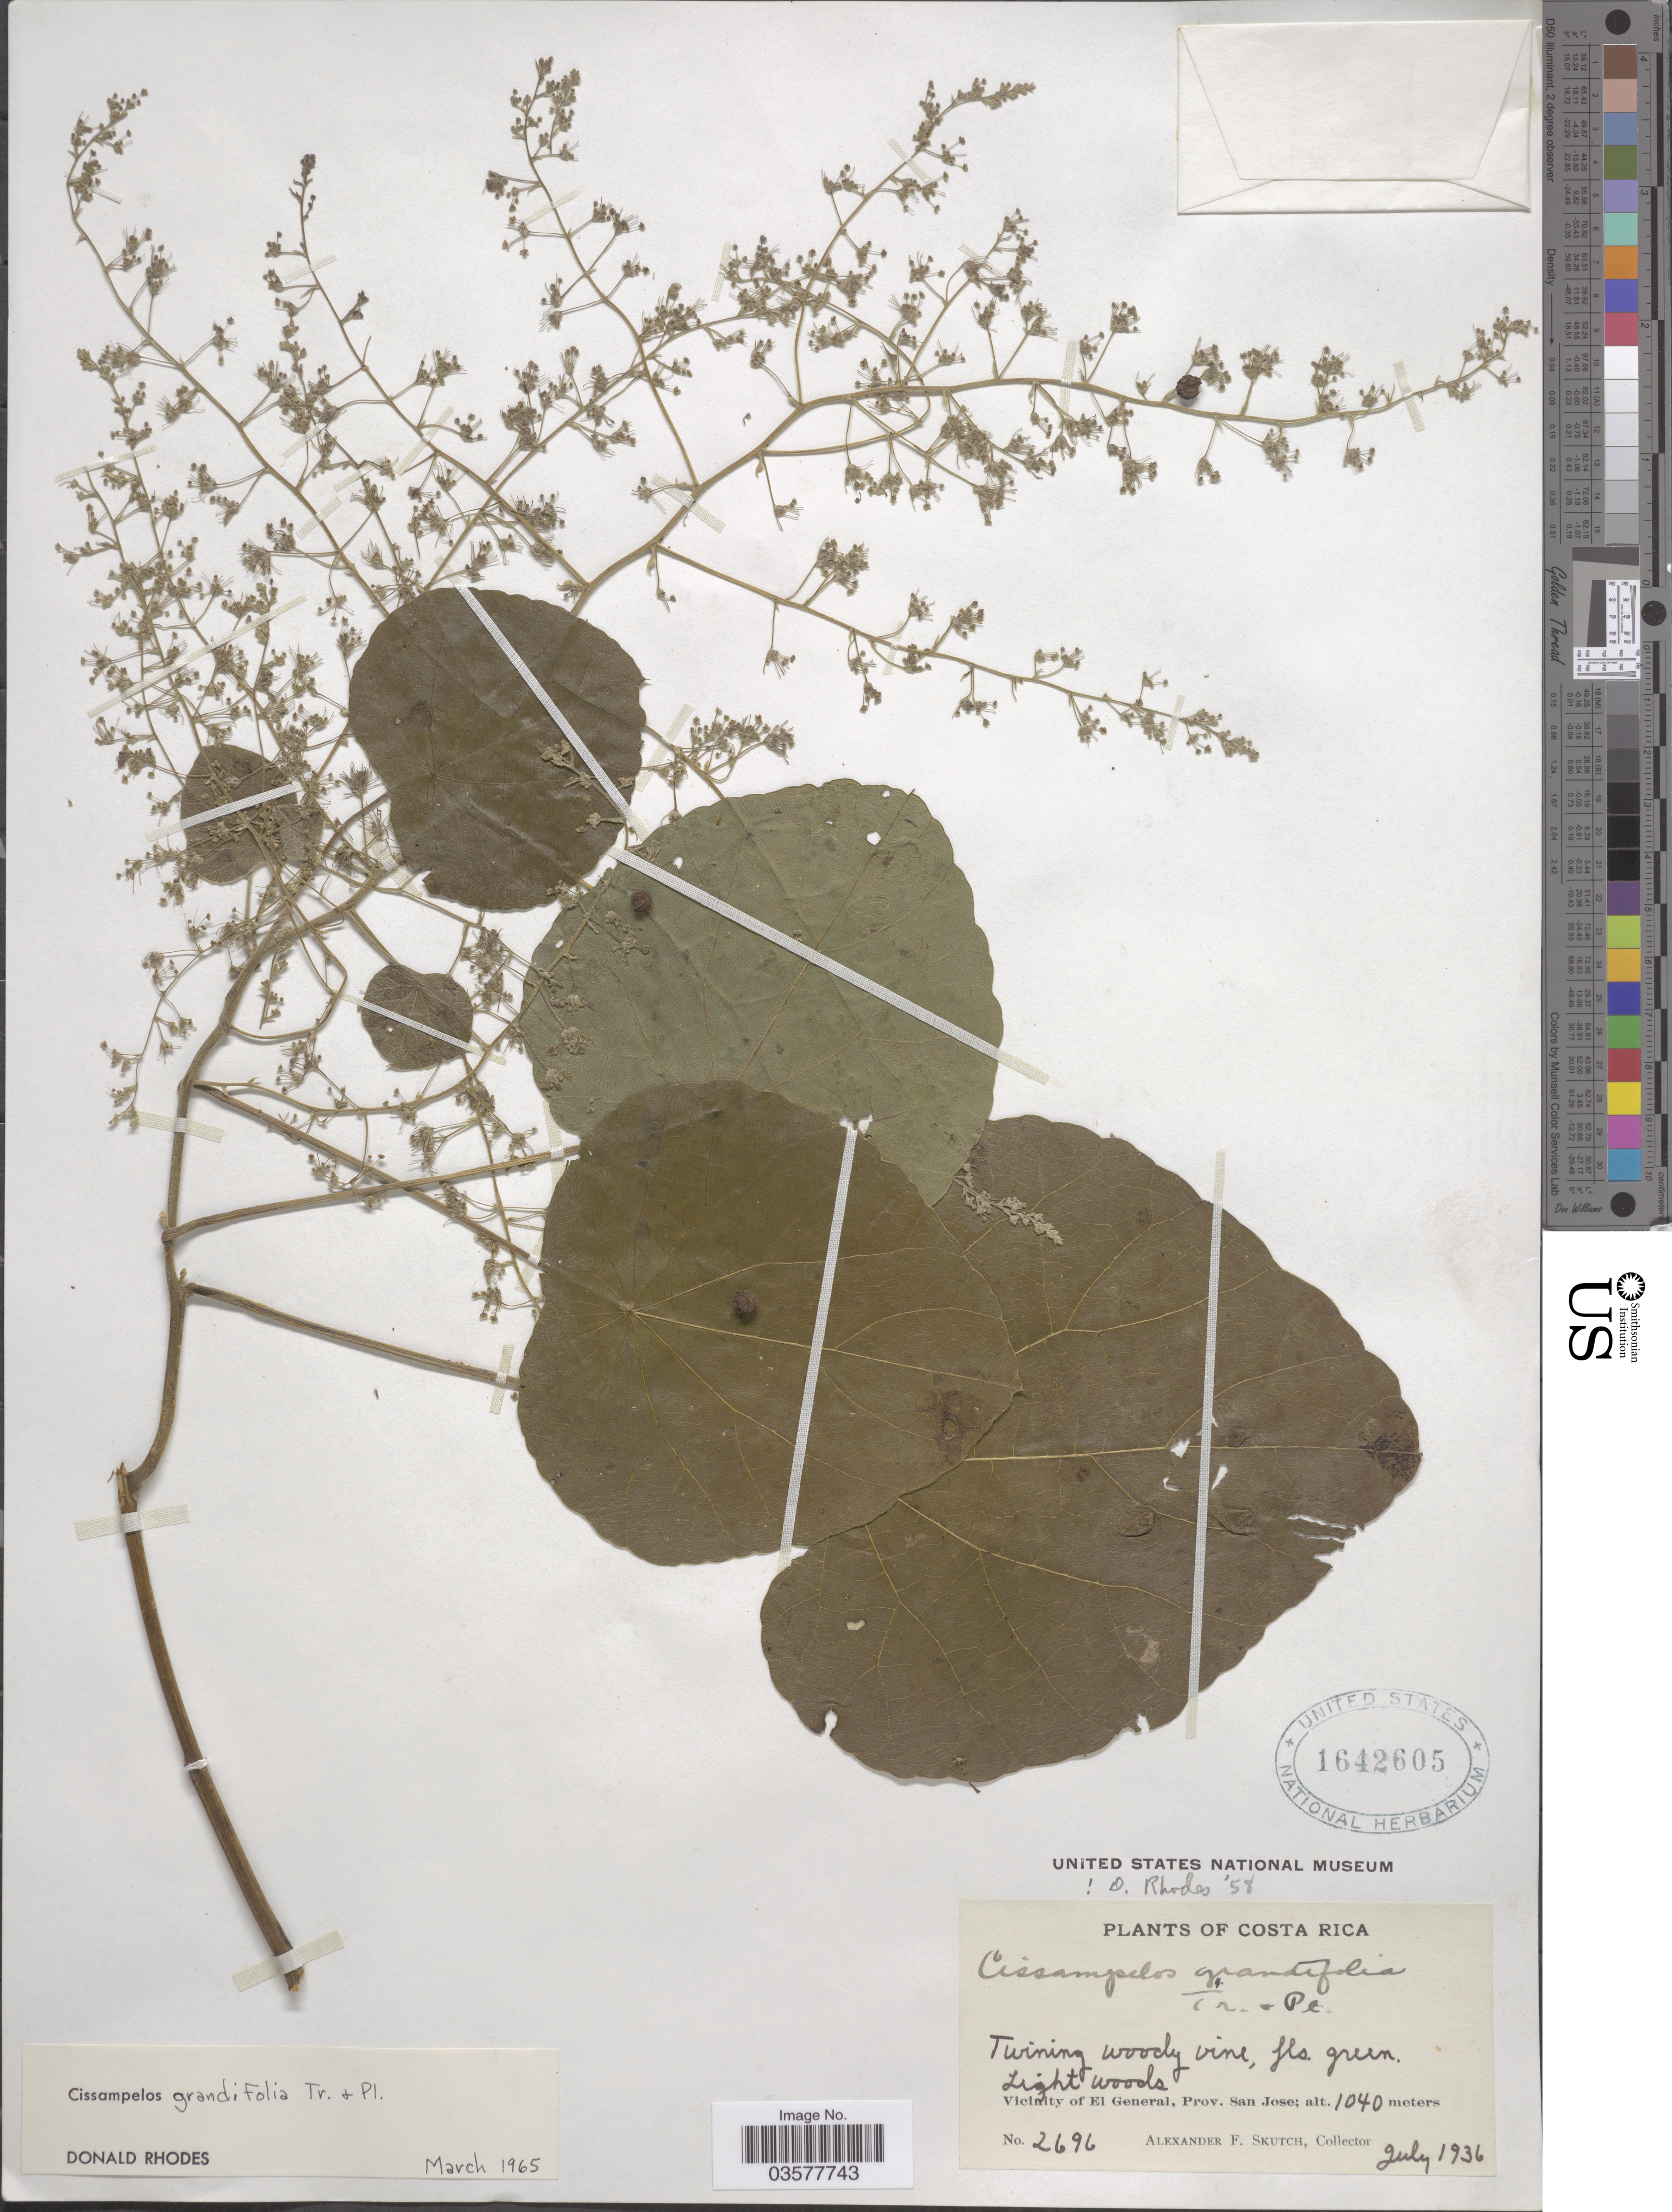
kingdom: Plantae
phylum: Tracheophyta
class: Magnoliopsida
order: Ranunculales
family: Menispermaceae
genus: Cissampelos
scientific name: Cissampelos grandifolia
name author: Triana & Planch.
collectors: A. F. Skutch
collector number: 2696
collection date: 1936-07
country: Costa Rica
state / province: San José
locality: Vicinity of El General.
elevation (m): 1040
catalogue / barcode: US 1642605